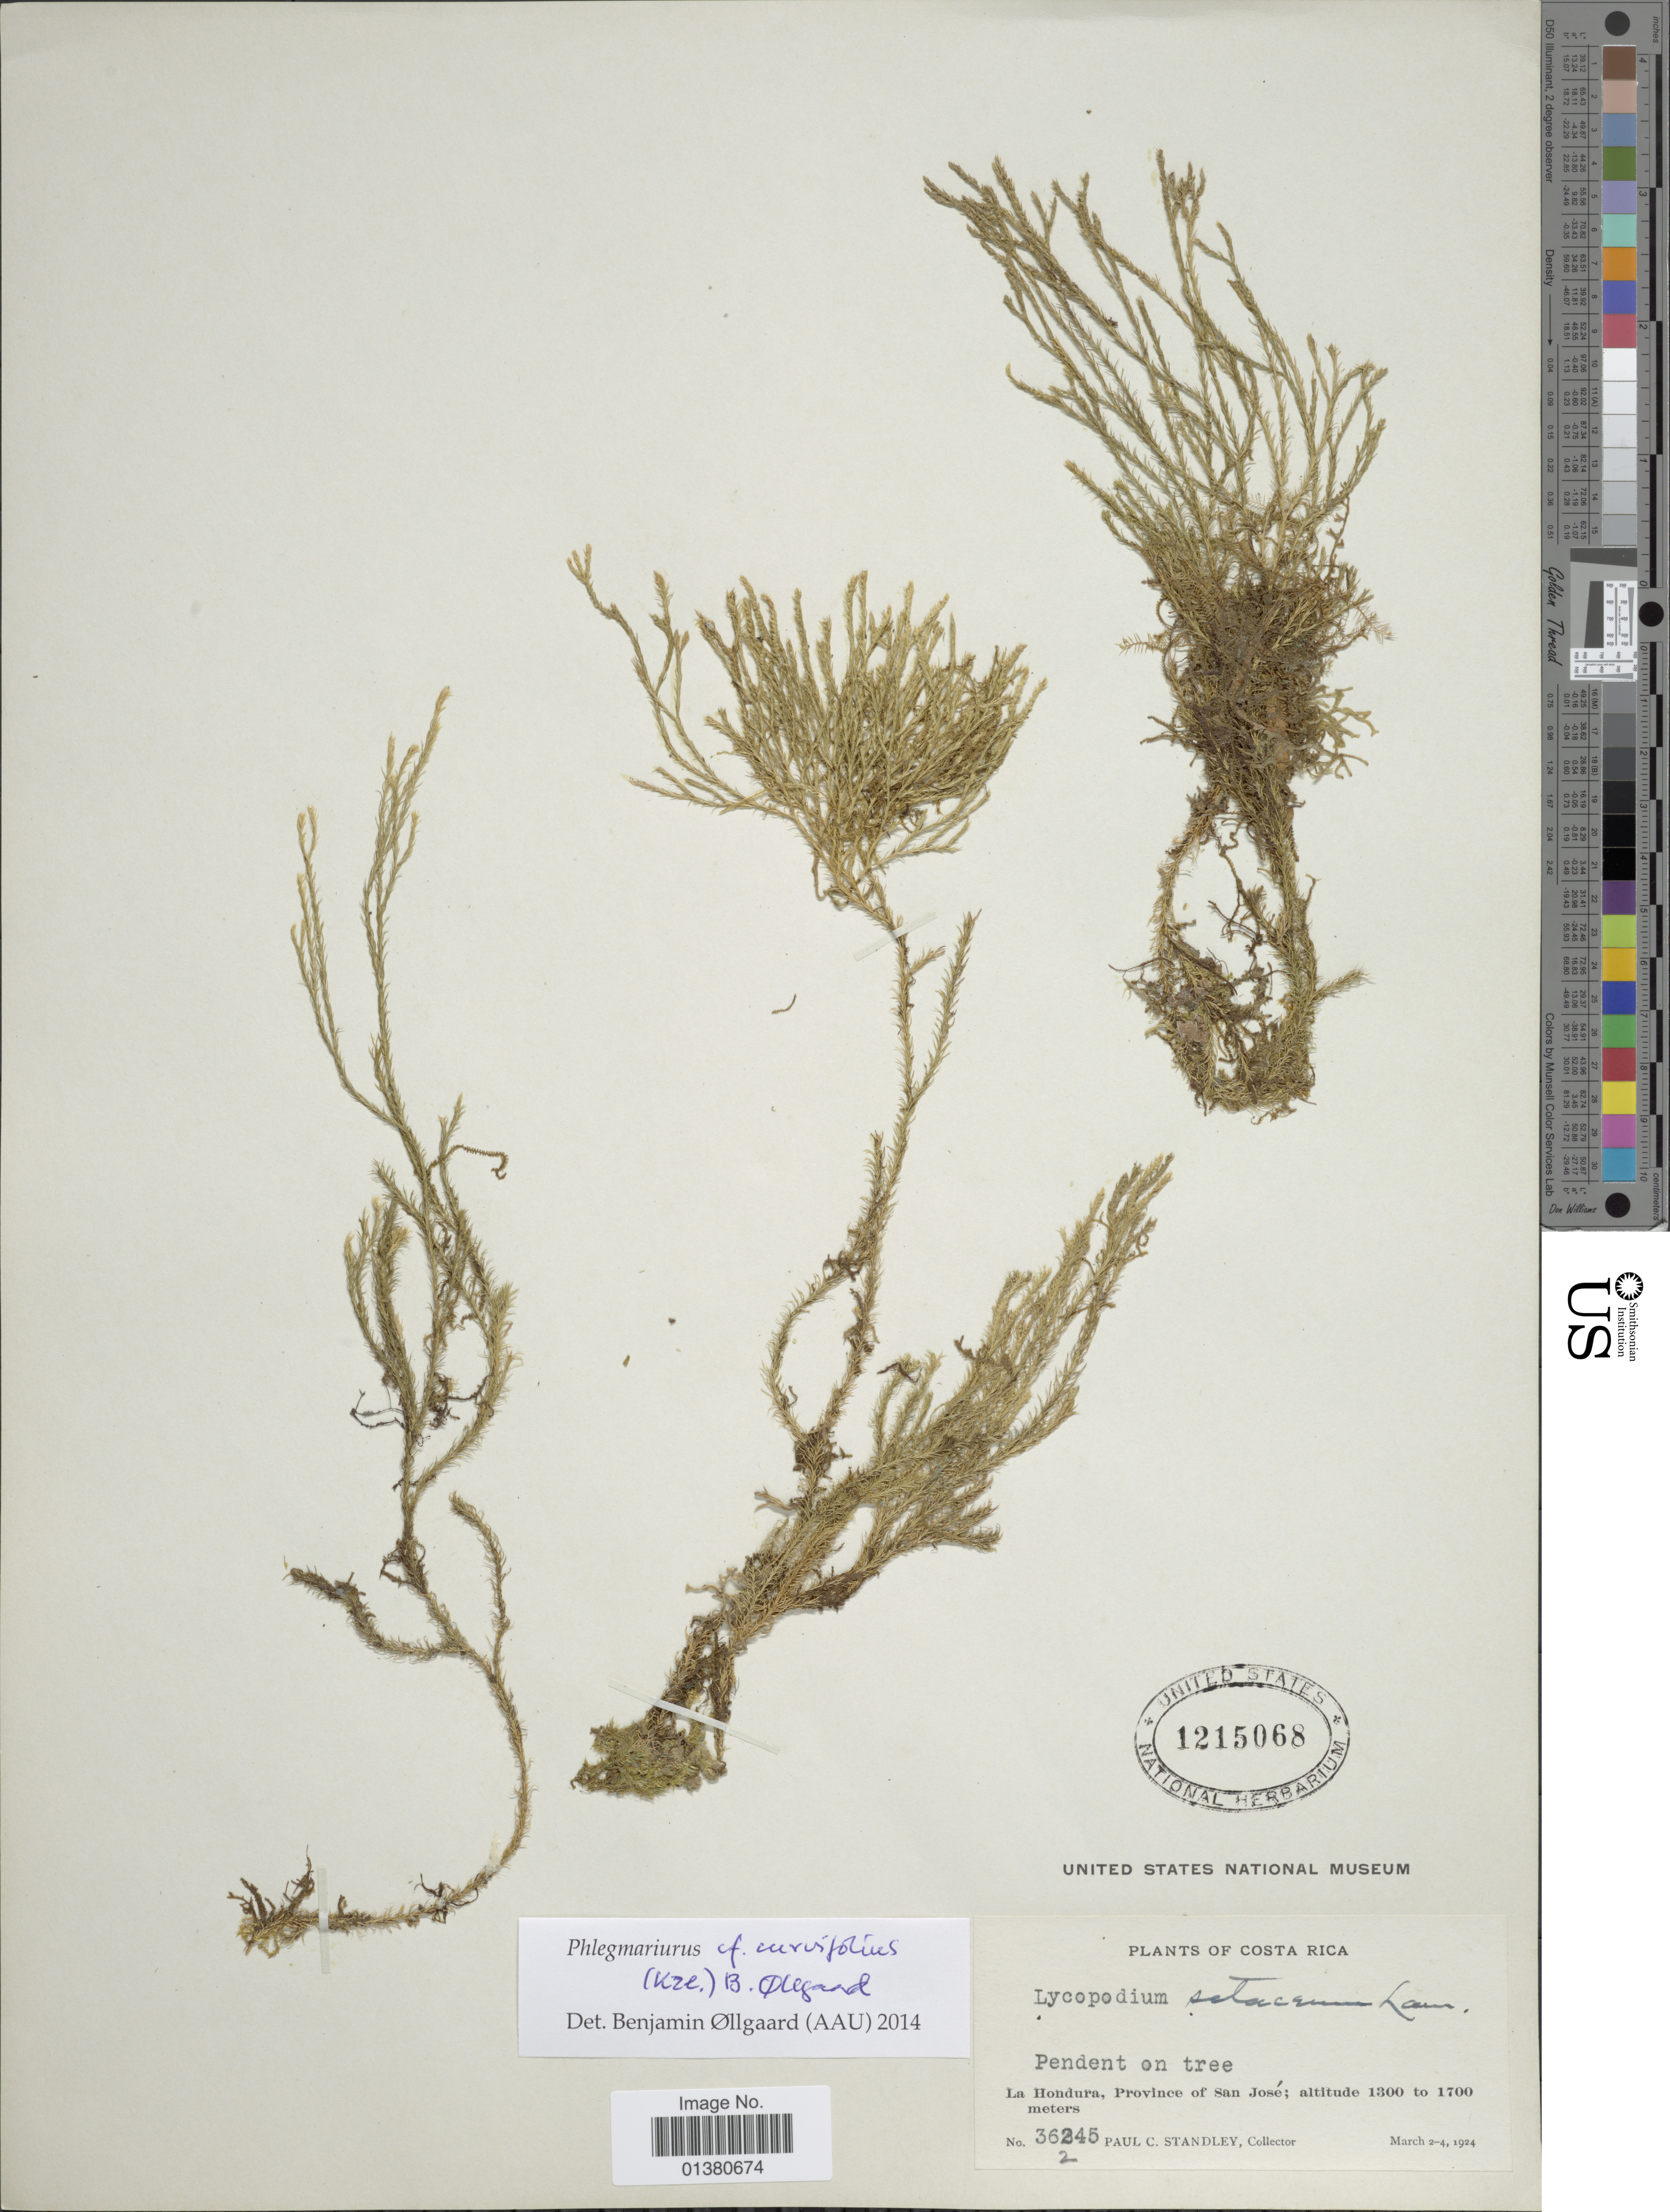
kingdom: Plantae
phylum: Tracheophyta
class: Lycopodiopsida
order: Lycopodiales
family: Lycopodiaceae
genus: Phlegmariurus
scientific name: Phlegmariurus curvifolius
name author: (Kunze) B. Øllg.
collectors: P. C. Standley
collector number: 36245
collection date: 1924-03-02/1924-03-04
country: Costa Rica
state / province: San José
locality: La Hondura, Province of San José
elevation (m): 1300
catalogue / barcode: US 1215068